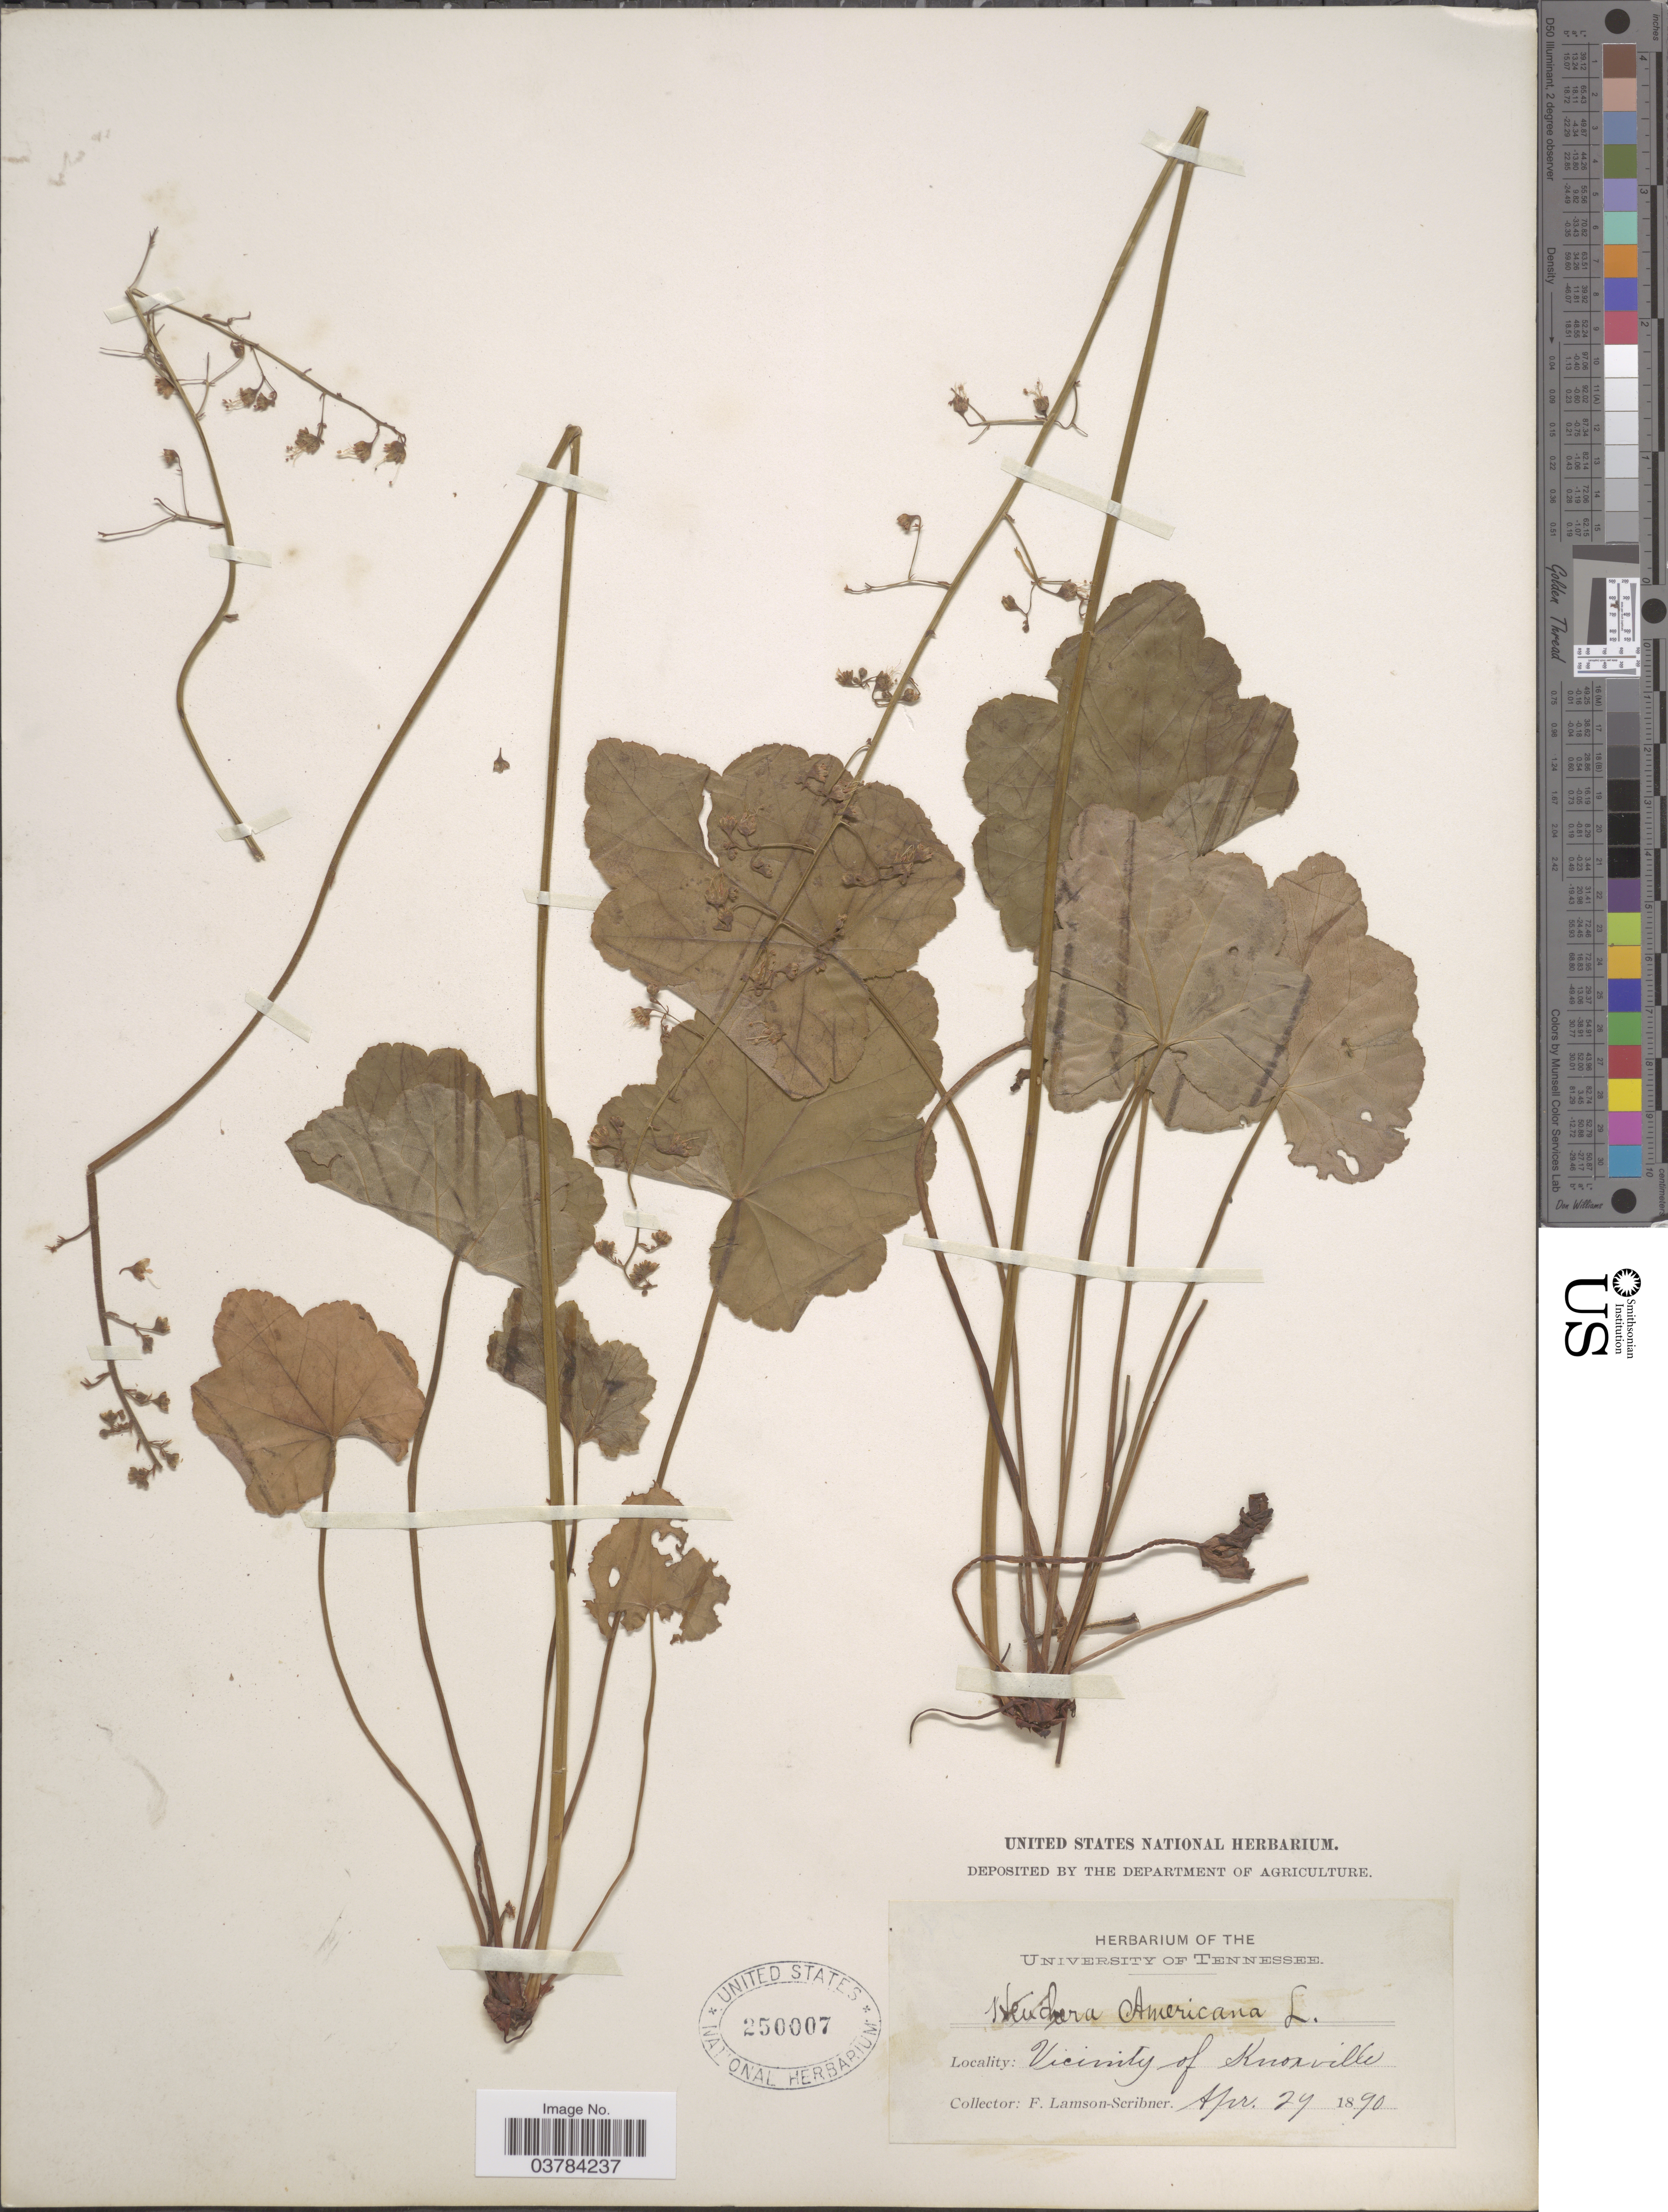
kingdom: Plantae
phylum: Tracheophyta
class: Magnoliopsida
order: Saxifragales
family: Saxifragaceae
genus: Heuchera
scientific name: Heuchera americana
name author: L.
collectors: F. Lamson-Scribner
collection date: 1890-04-29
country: United States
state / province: Tennessee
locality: Vicinity of Knoxville.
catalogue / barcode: US 250007